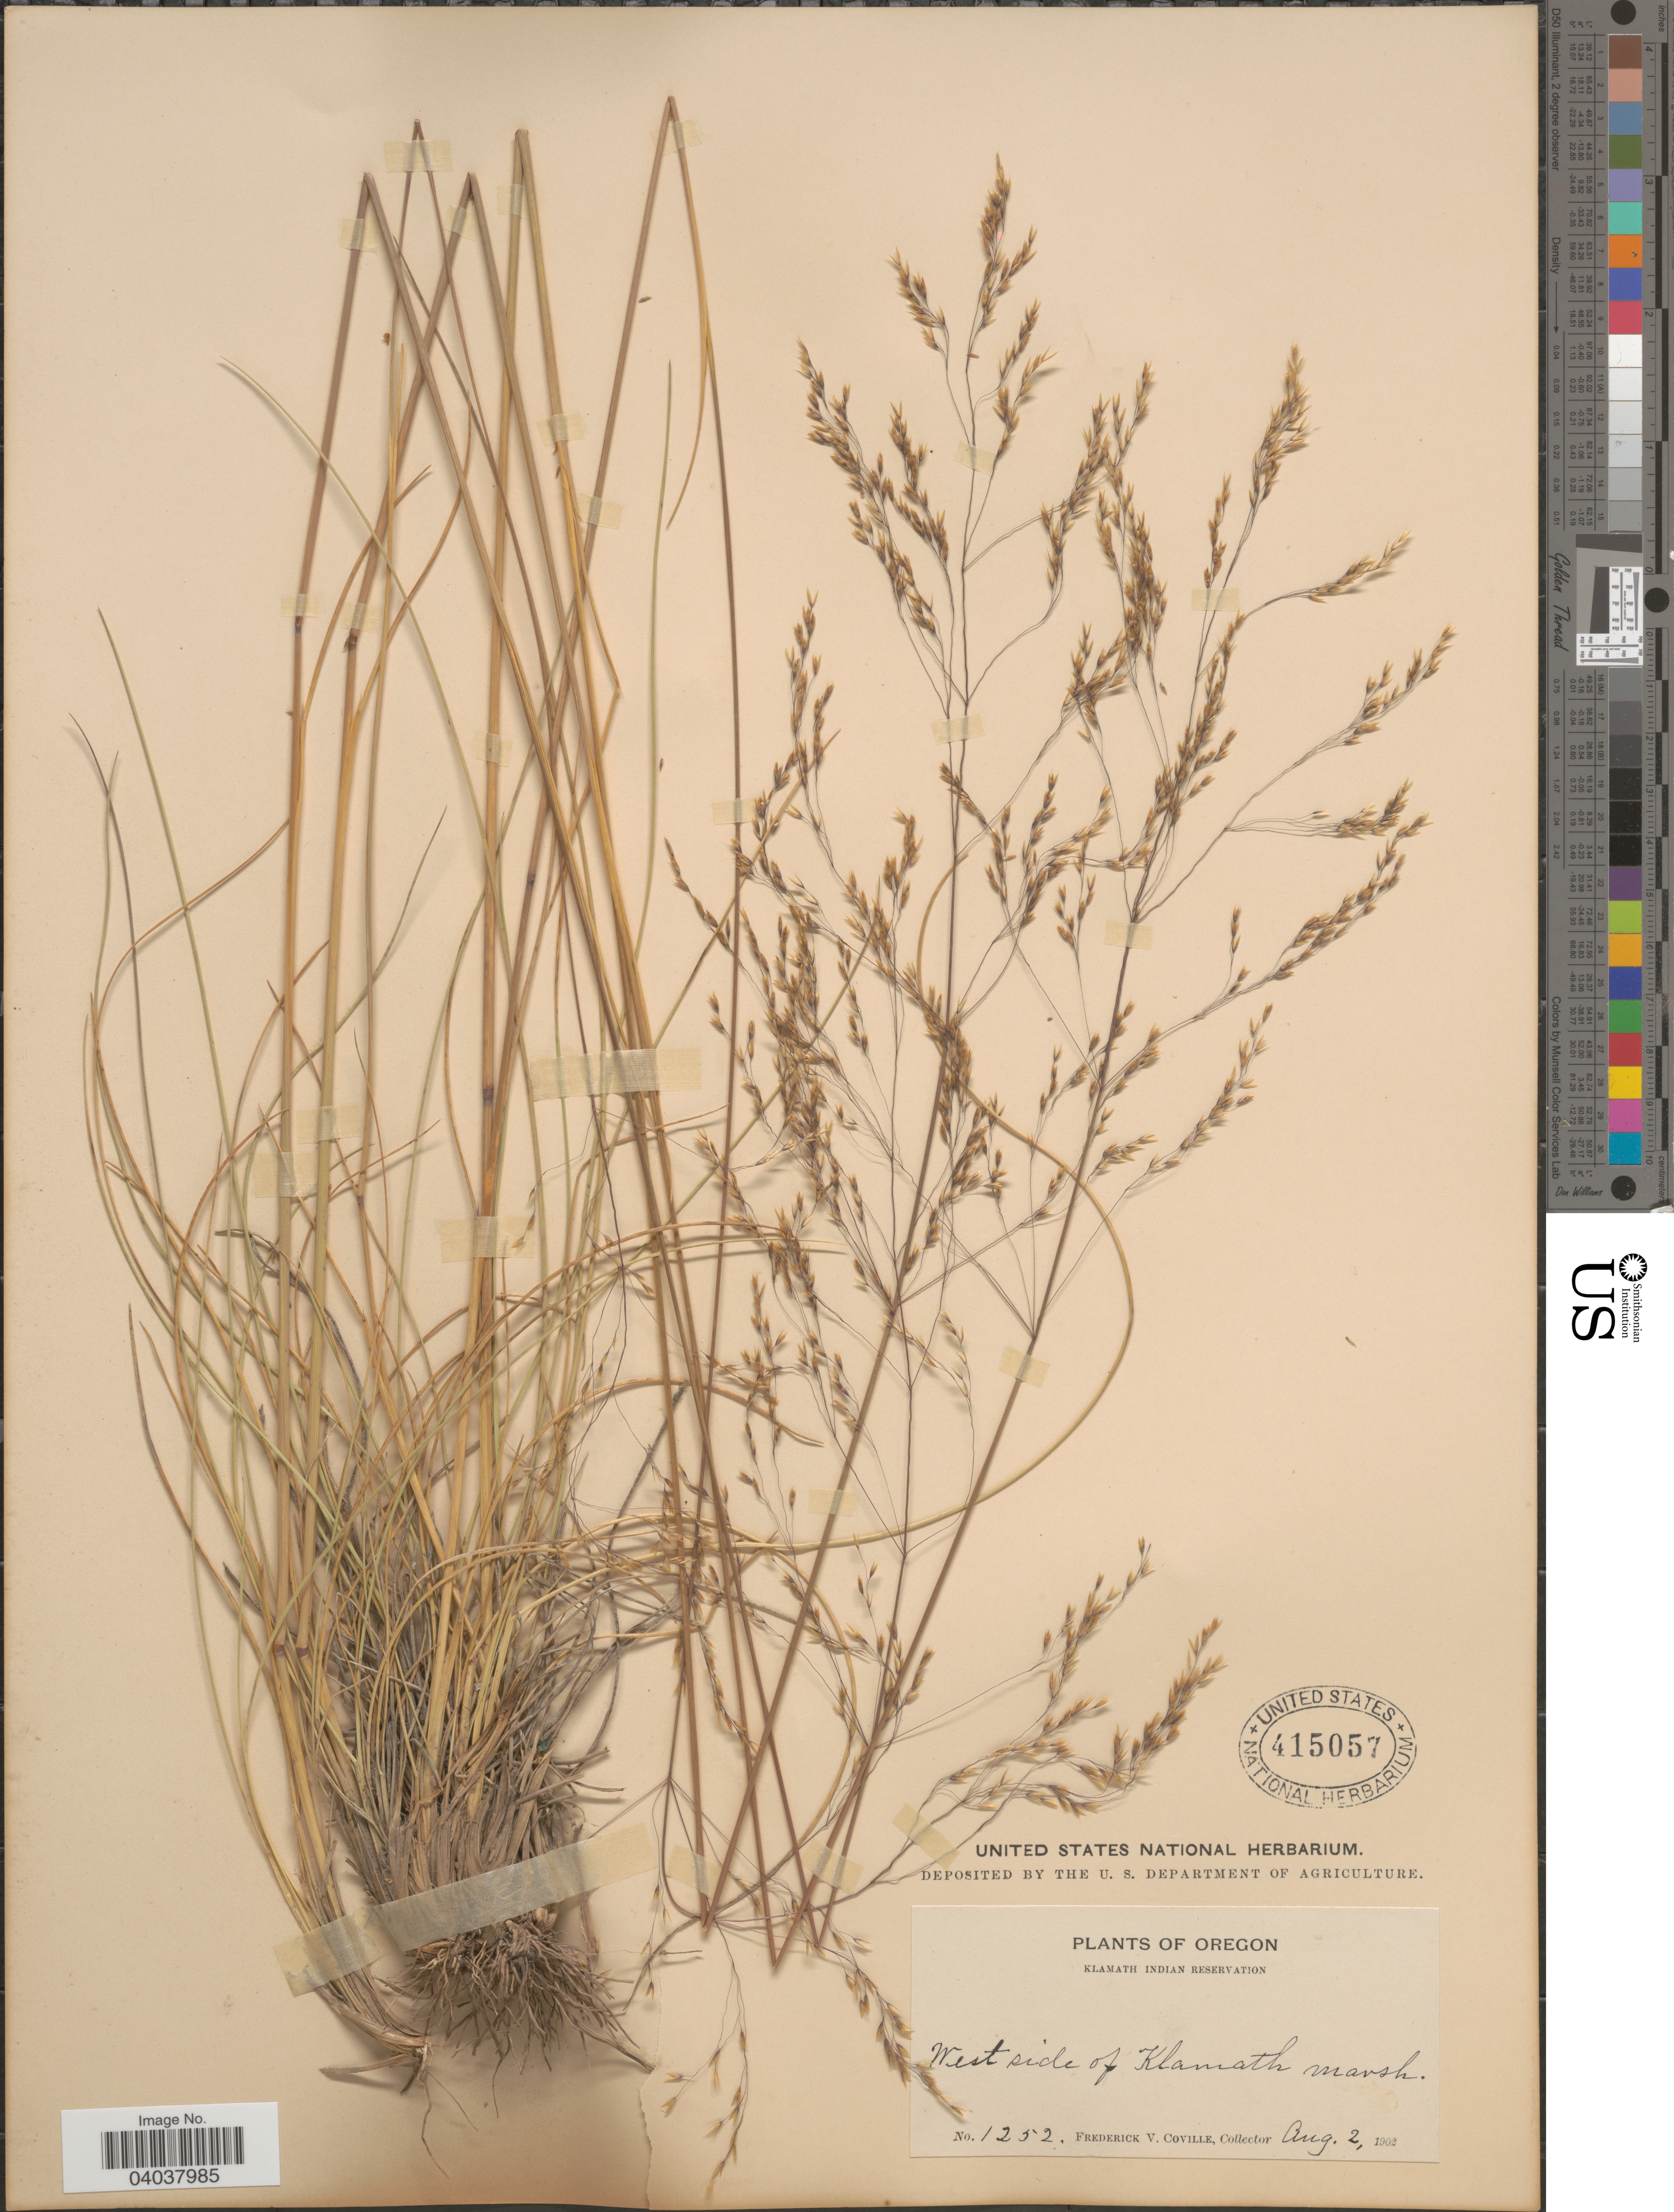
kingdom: Plantae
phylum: Tracheophyta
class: Liliopsida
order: Poales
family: Poaceae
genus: Deschampsia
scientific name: Deschampsia cespitosa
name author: (L.) P. Beauv.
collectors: F. V. Coville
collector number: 1252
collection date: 1902-08-02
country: United States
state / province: Oregon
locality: Klamath Indian Reservation. West side of Klamath marsh.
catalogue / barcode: US 415057